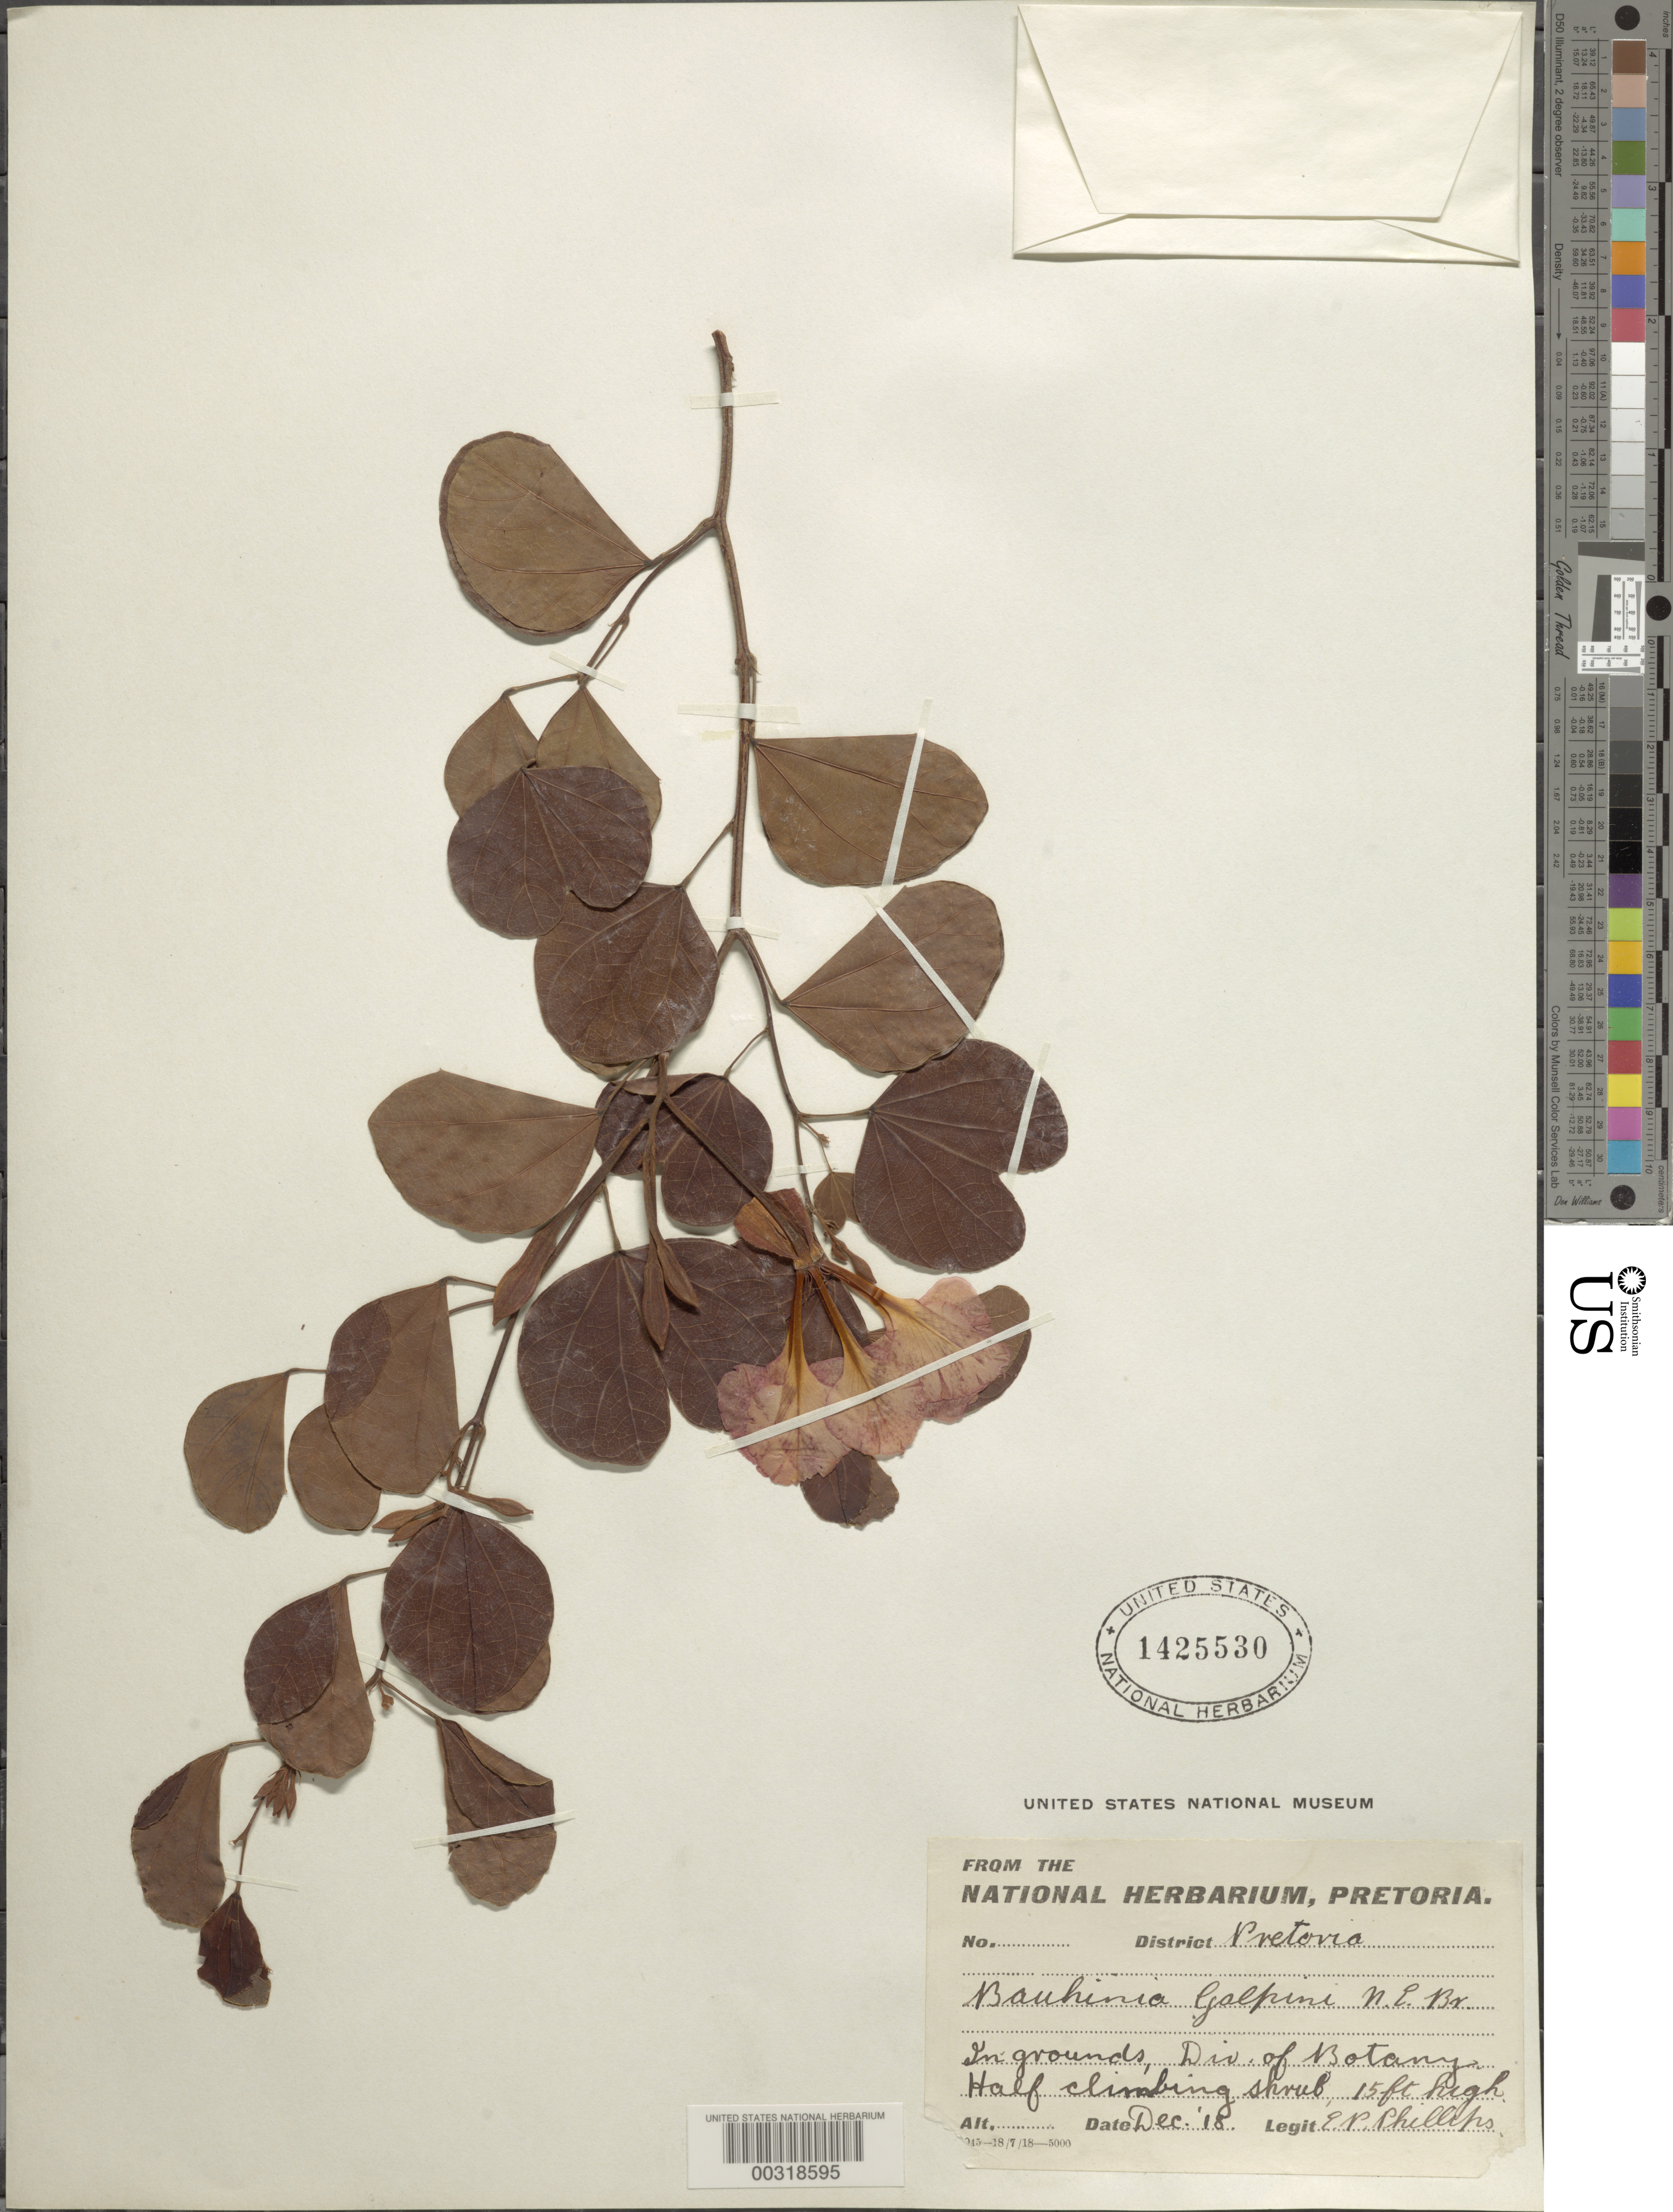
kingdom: Plantae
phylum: Tracheophyta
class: Magnoliopsida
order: Fabales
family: Fabaceae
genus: Bauhinia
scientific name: Bauhinia galpinii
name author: N.E. Br.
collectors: E. Phillips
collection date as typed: Dec 1918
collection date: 1918-12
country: South Africa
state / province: Gauteng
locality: Pretoria, growing in division of botany gardens.Transvaal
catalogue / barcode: US 1425530